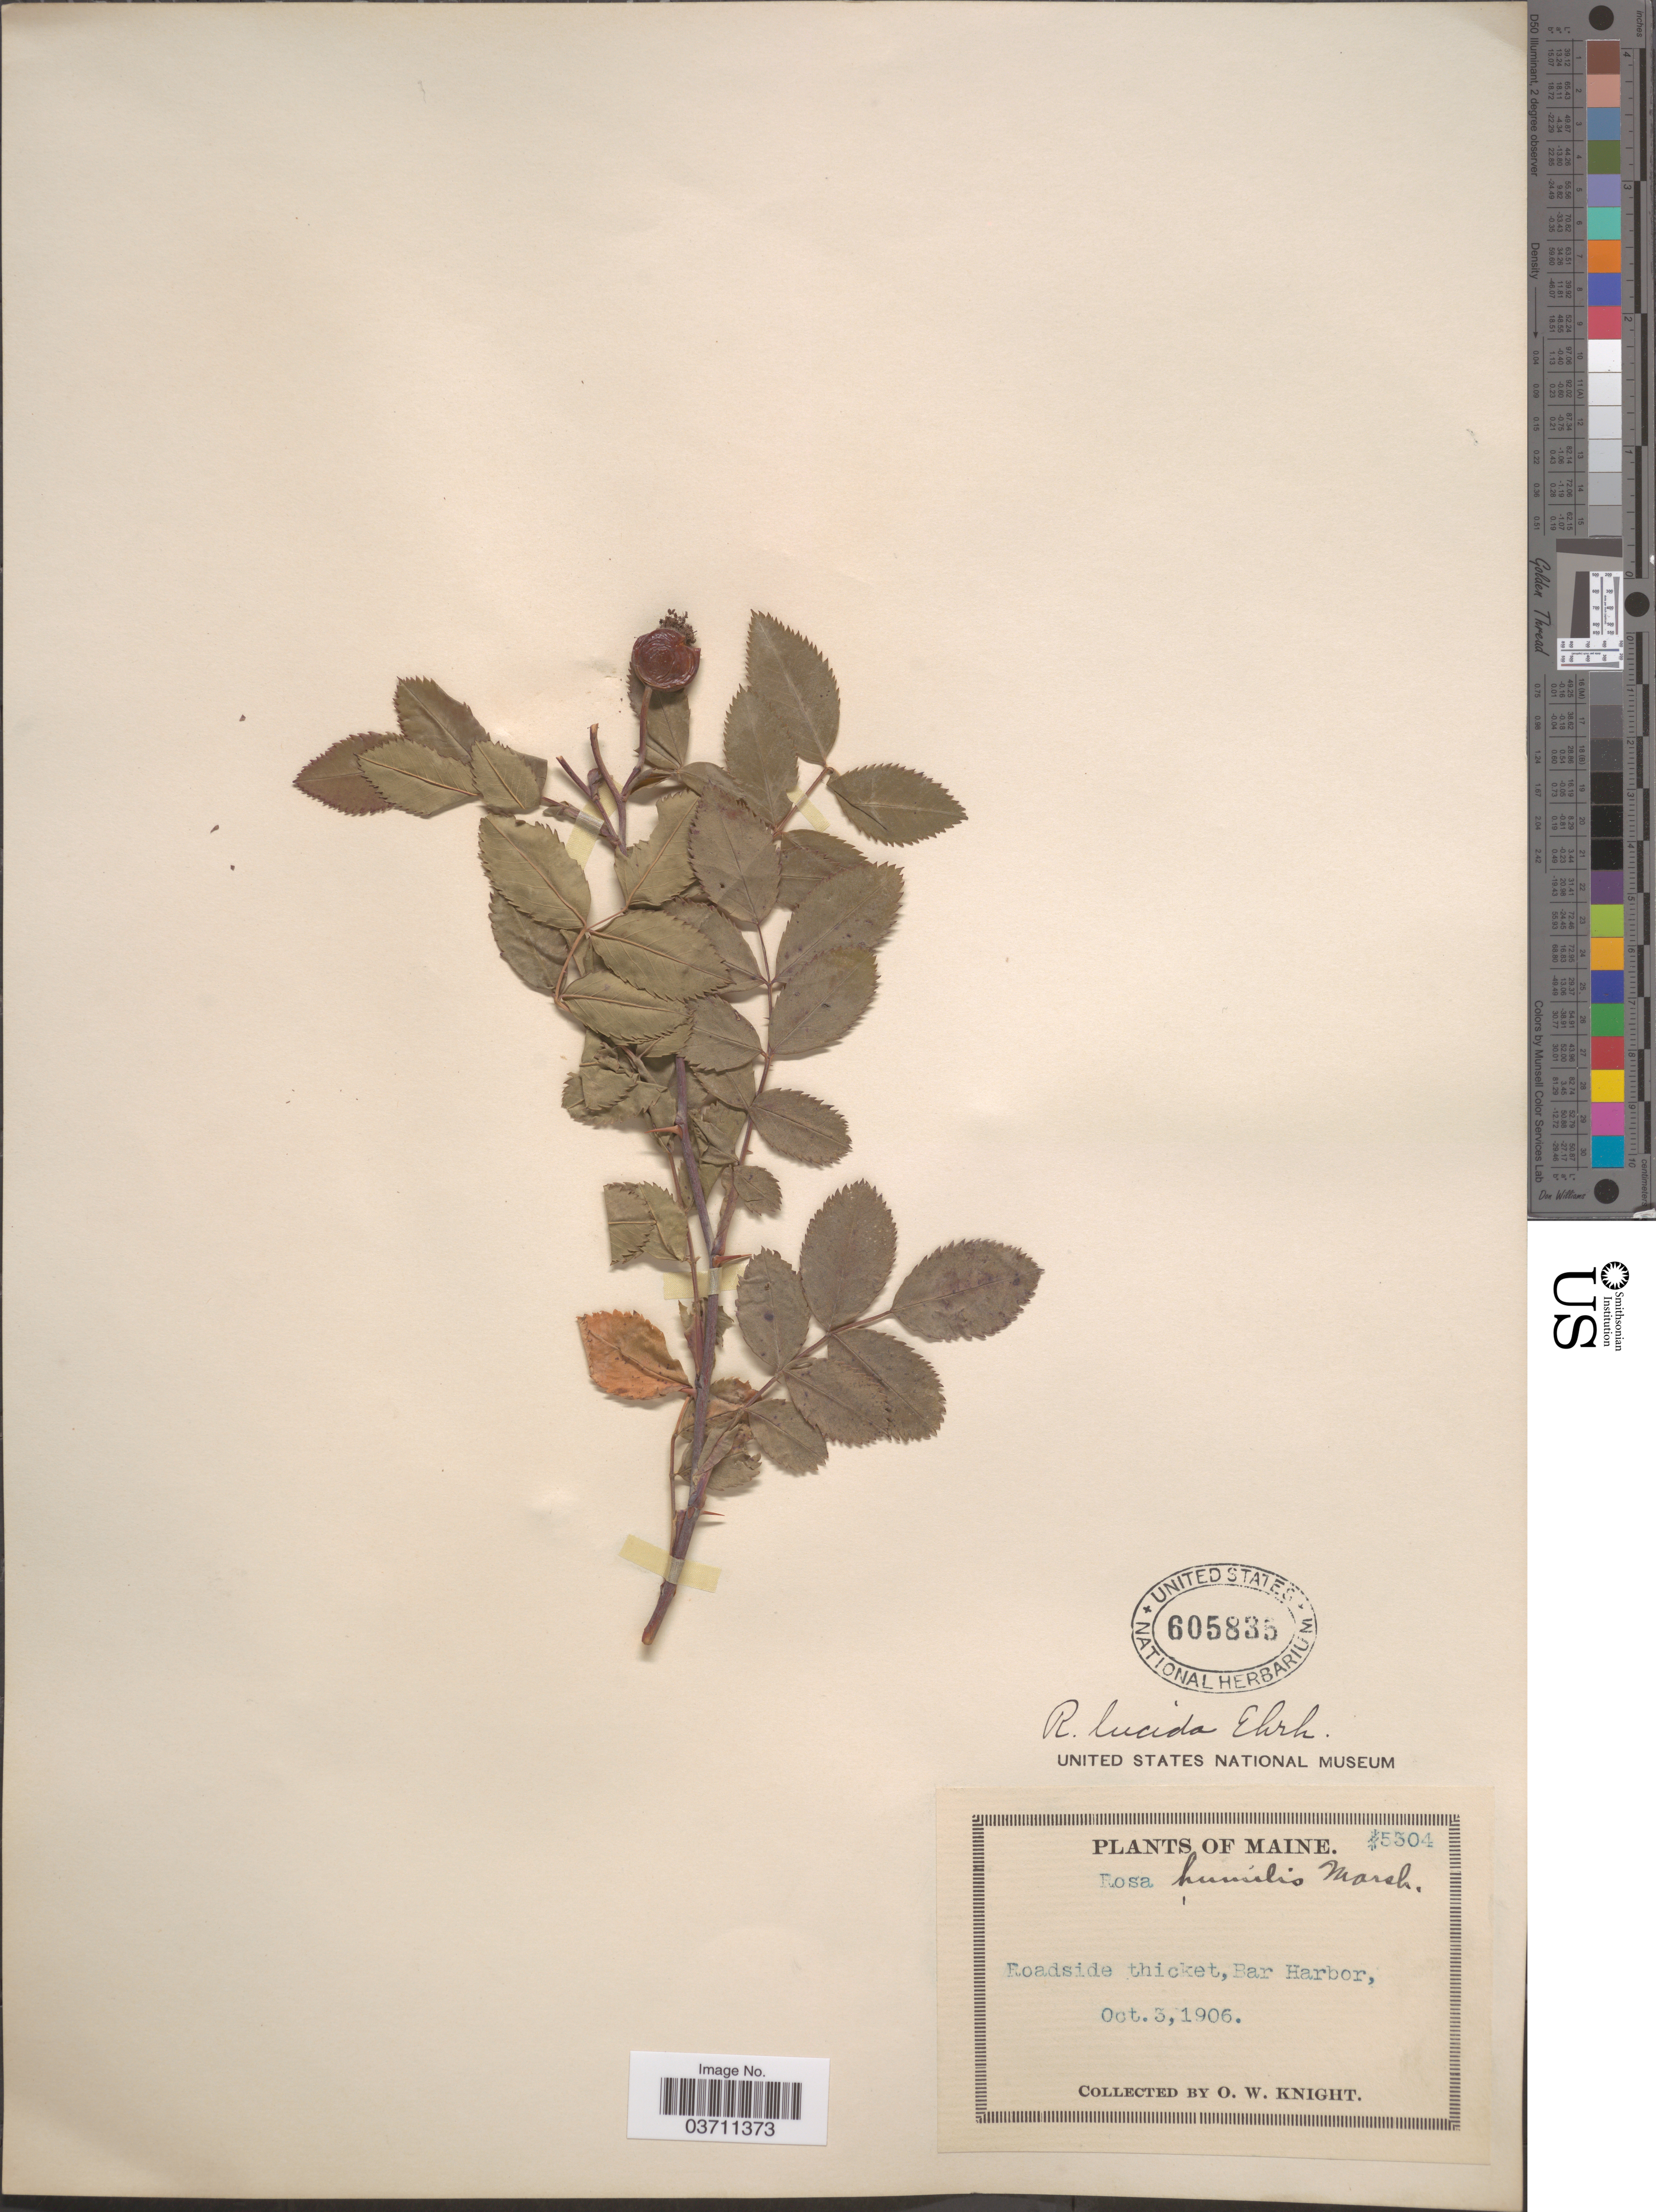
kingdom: Plantae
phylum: Tracheophyta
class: Magnoliopsida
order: Rosales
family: Rosaceae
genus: Rosa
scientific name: Rosa lucida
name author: Meehan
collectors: O. Knight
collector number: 5304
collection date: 1906-10-03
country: United States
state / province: Maine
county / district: Hancock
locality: Bar Harbor.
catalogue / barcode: US 605835